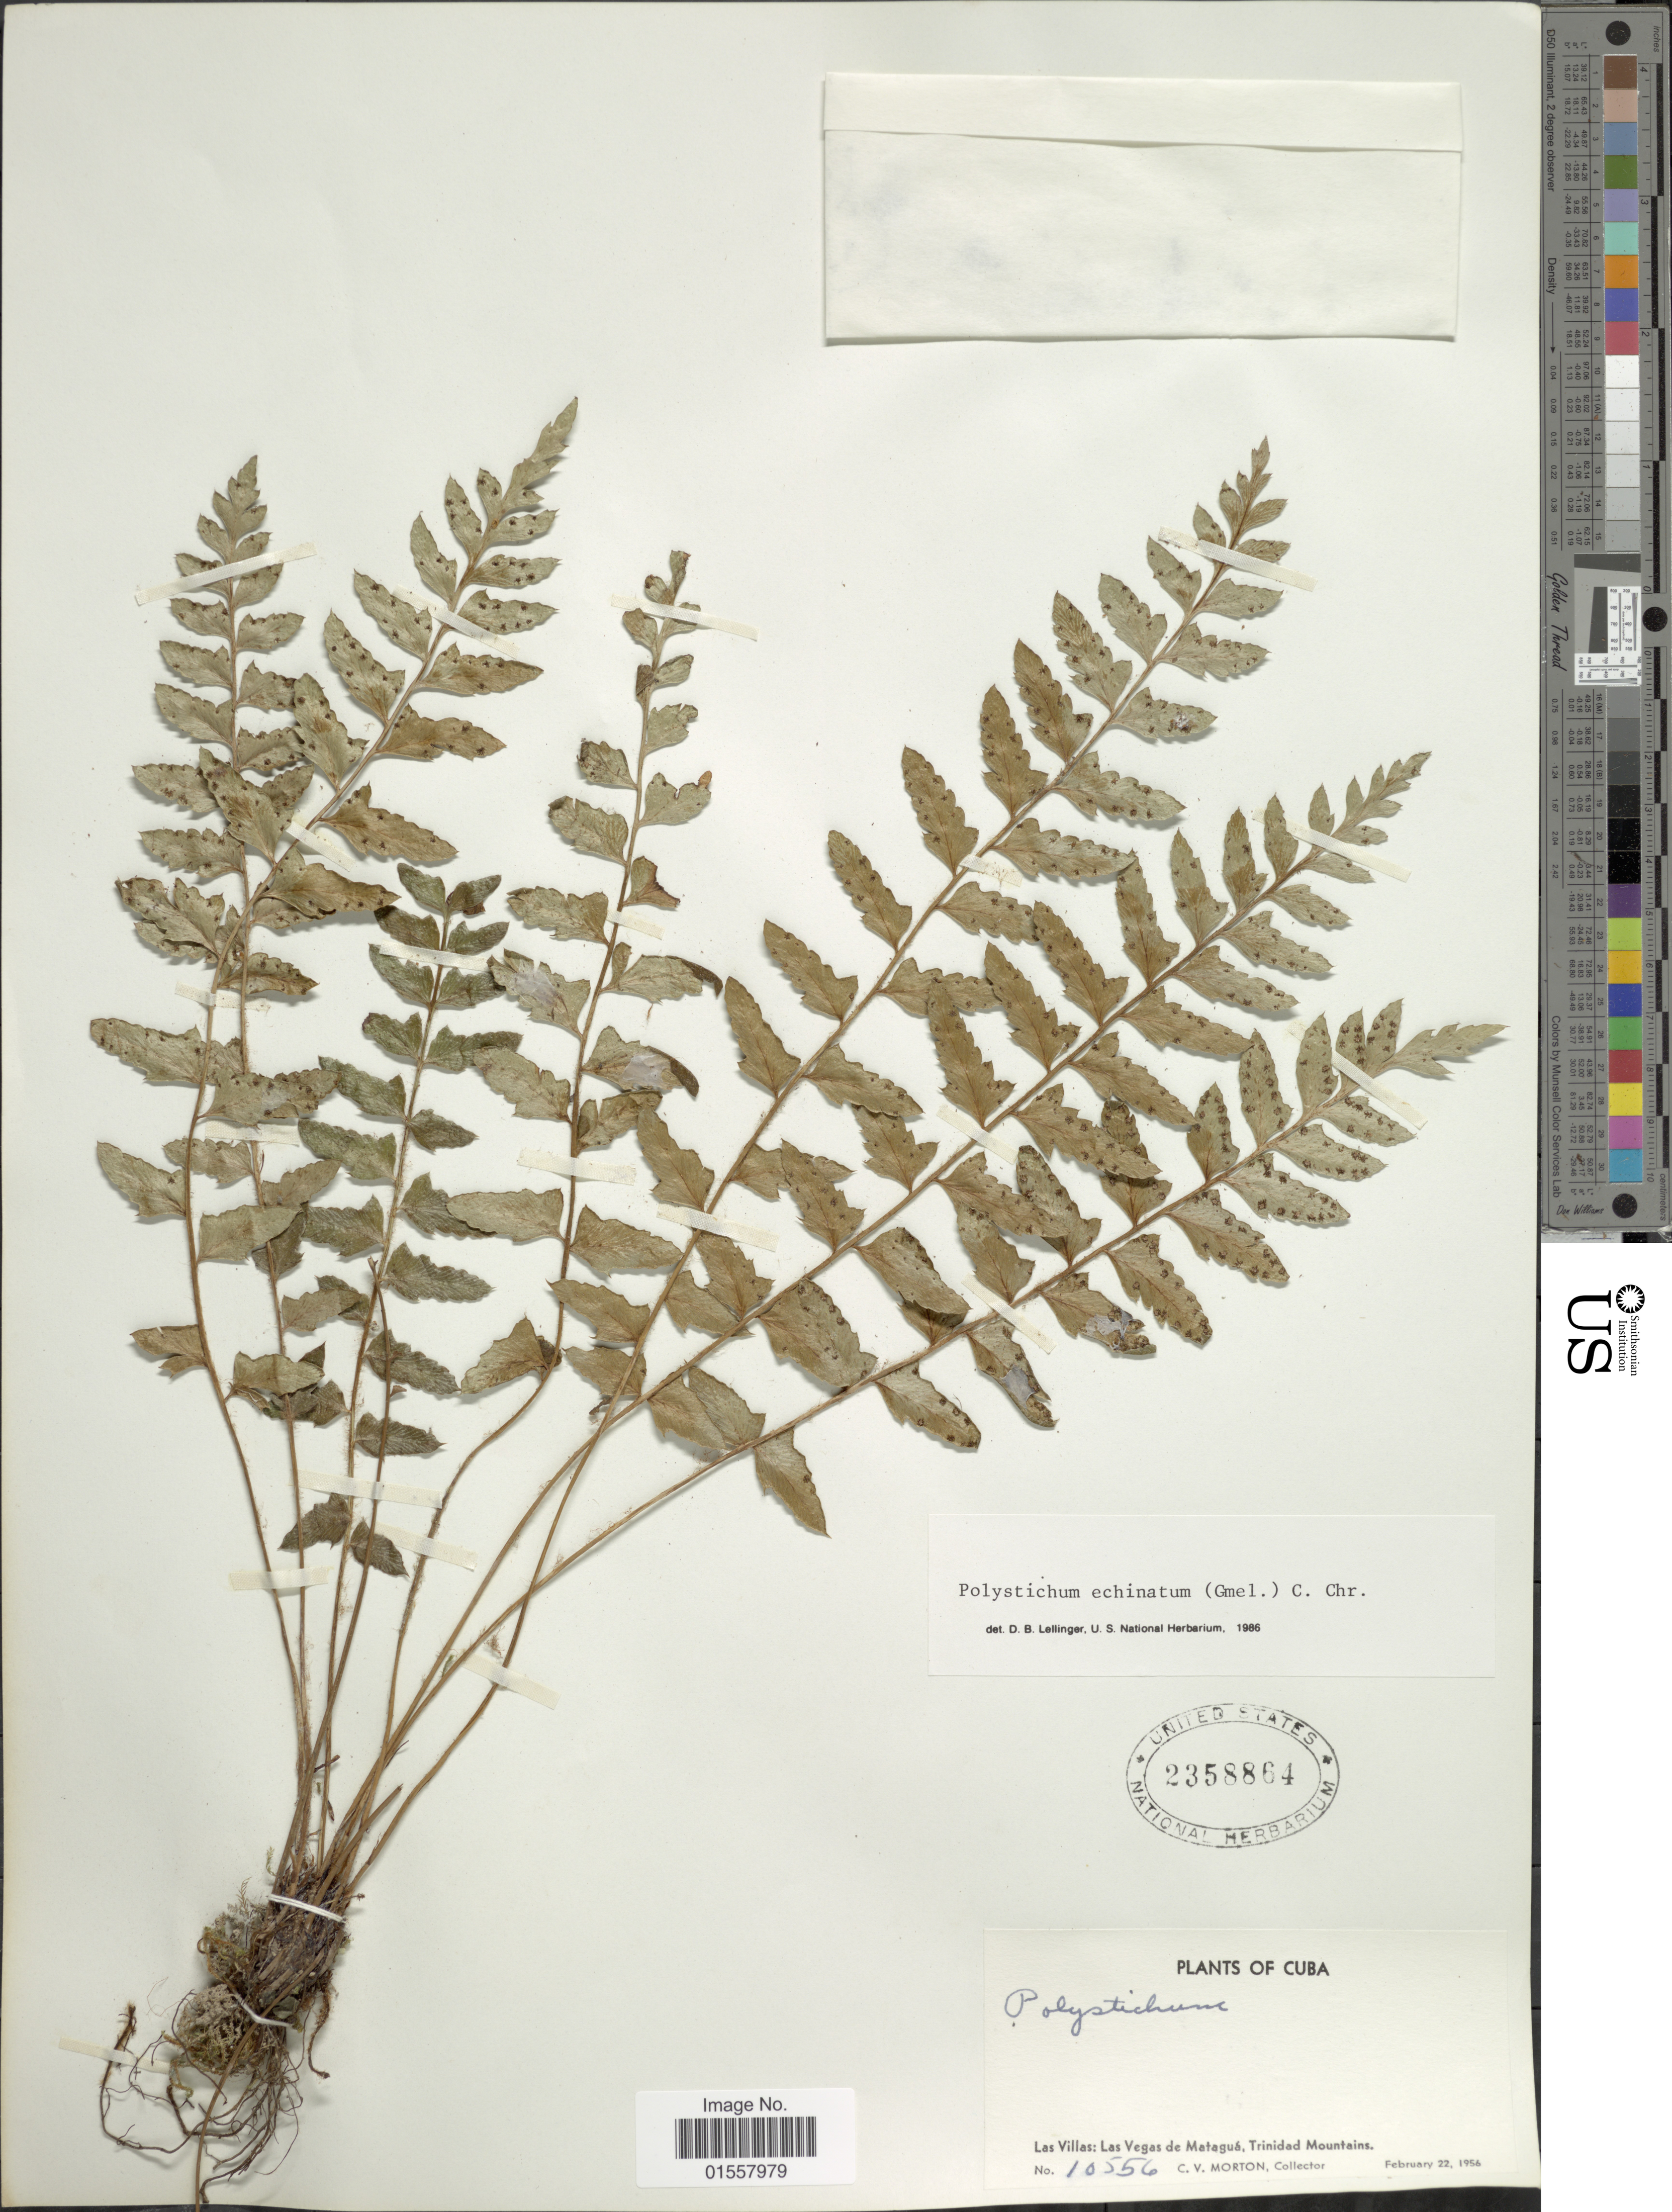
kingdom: Plantae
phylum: Tracheophyta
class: Polypodiopsida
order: Polypodiales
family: Dryopteridaceae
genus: Polystichum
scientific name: Polystichum echinatum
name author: (J.F. Gmel.) C. Chr.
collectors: C. V. Morton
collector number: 10556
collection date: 1956-02-22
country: Cuba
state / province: Las Villas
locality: Las Villas: Las Vegas de Matagua, Trinidad Mountains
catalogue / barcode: US 2358864